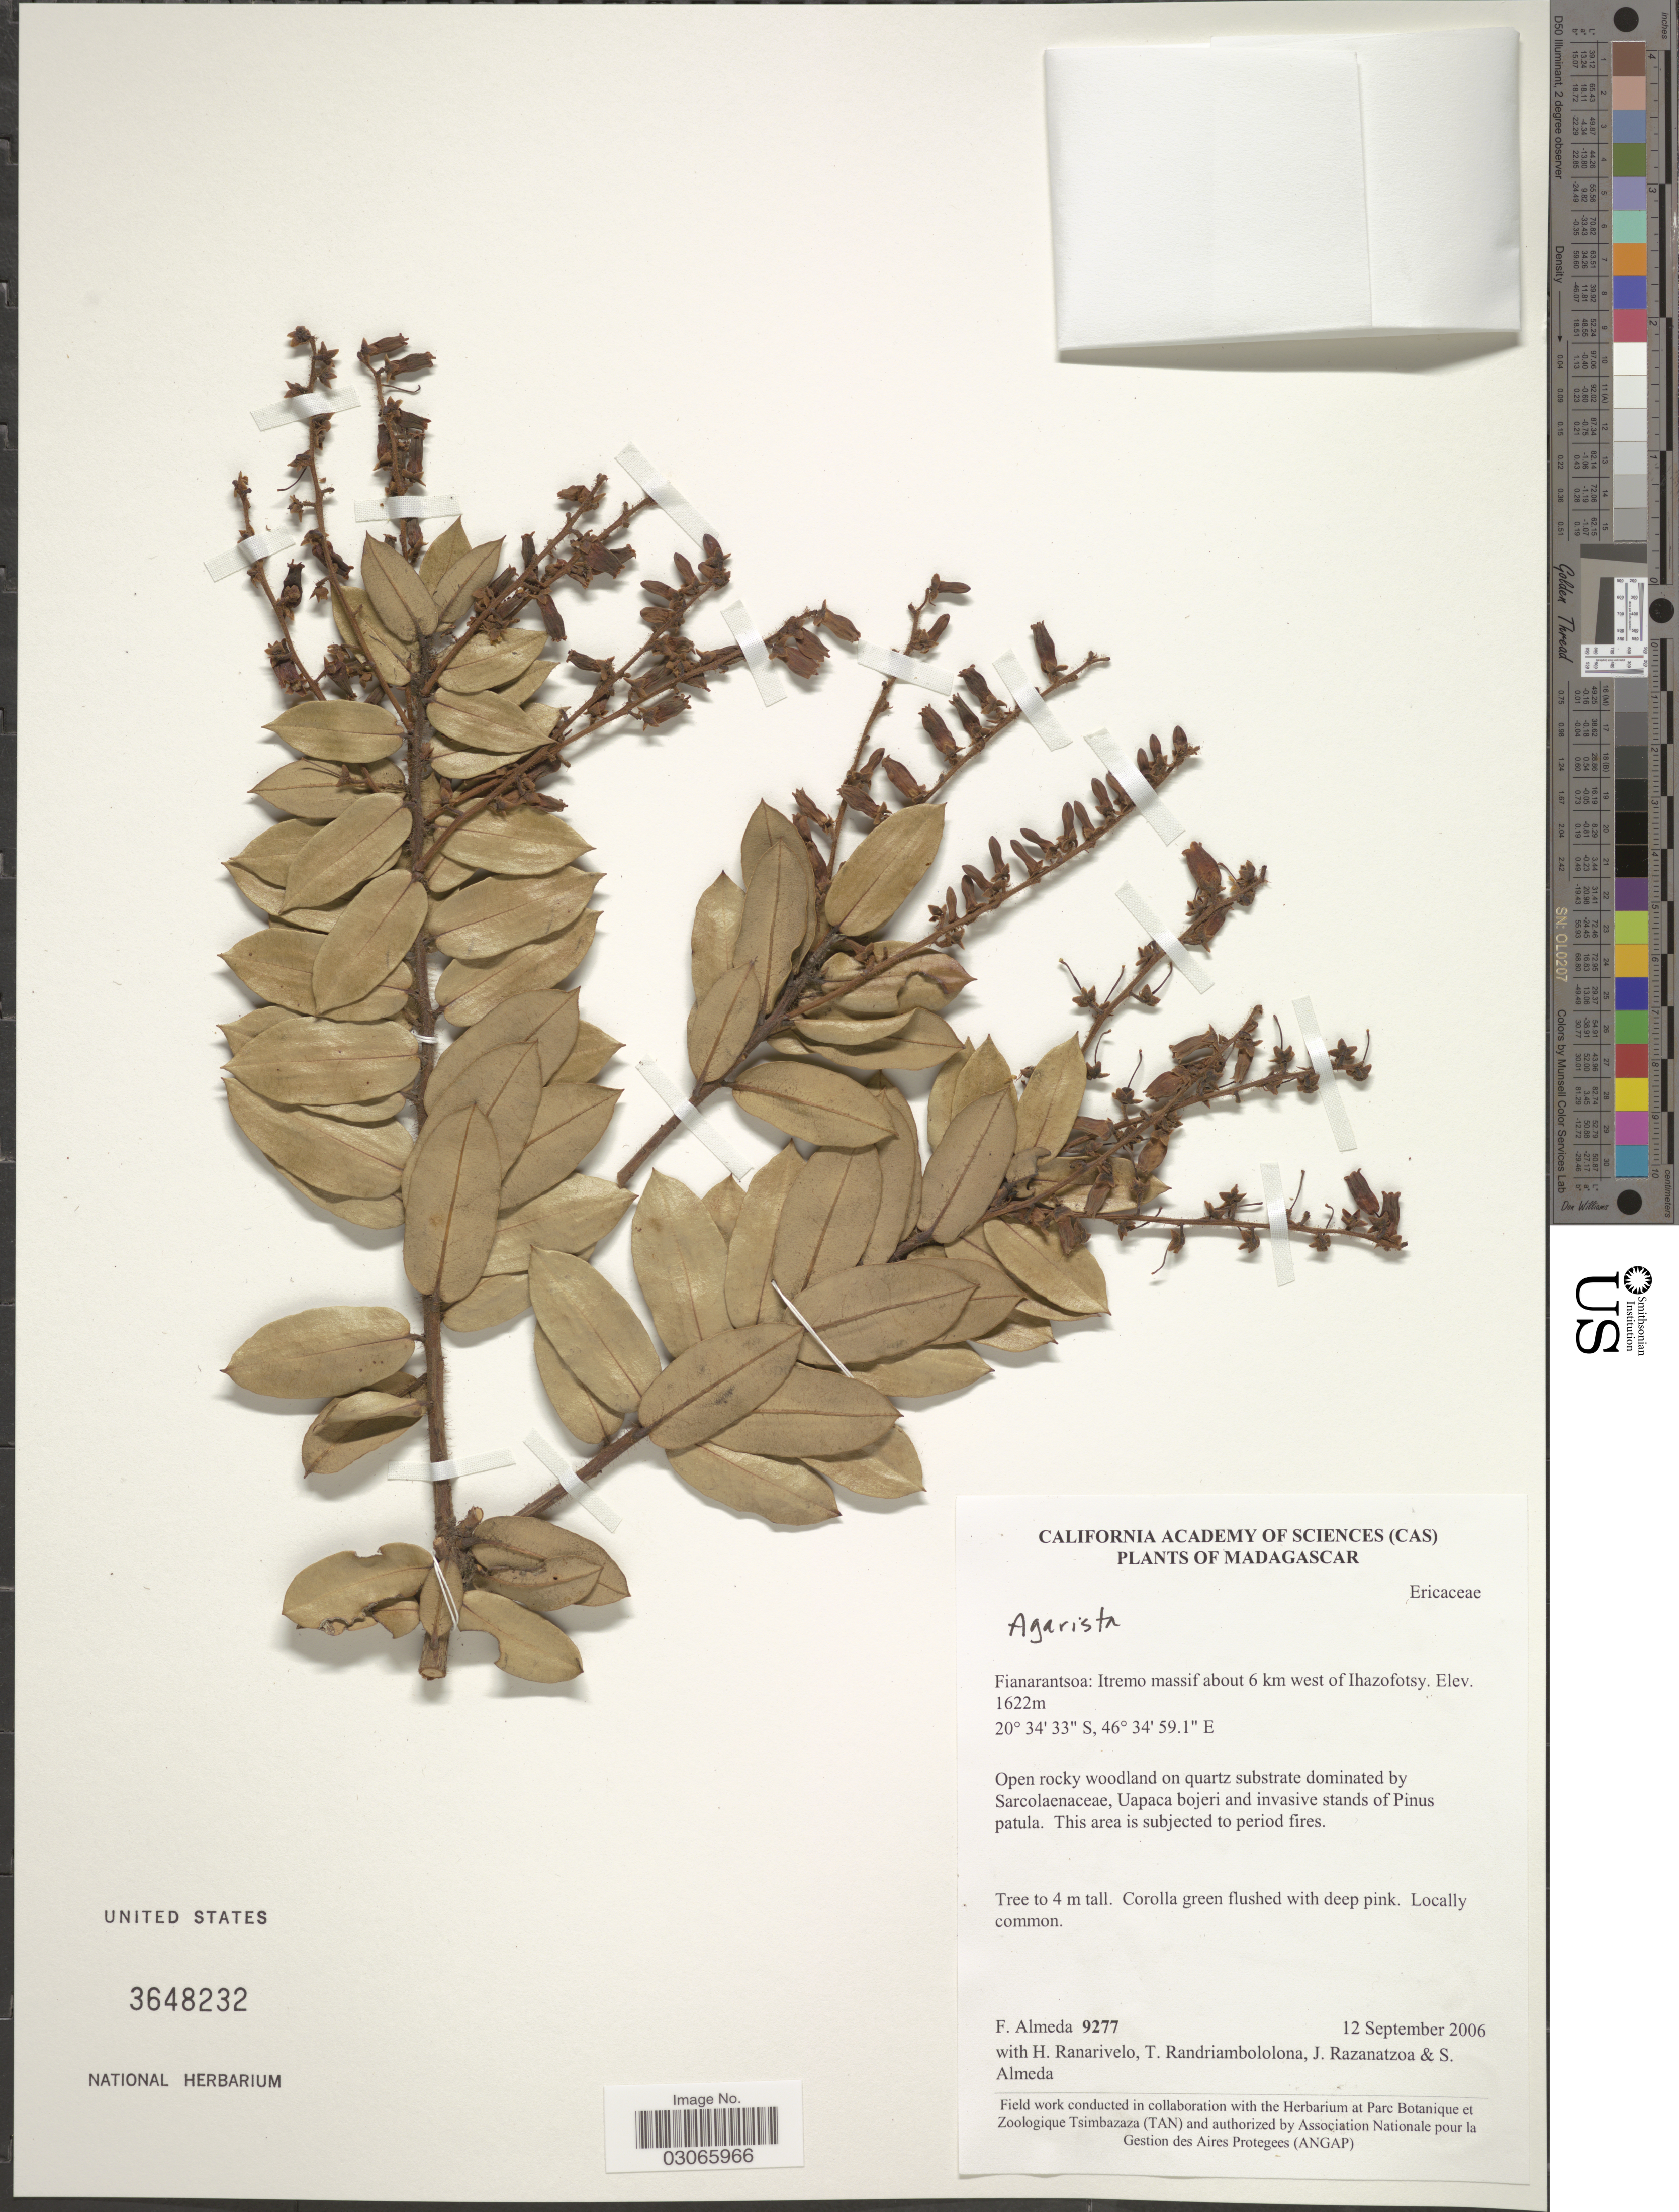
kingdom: Plantae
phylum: Tracheophyta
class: Magnoliopsida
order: Ericales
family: Ericaceae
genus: Agarista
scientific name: Agarista sp.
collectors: F. Almeda, H. Ranarivelo, T. Randriambololona, J. Razanatzoa & S. Almeda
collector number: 9277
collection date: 2006-09-12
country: Madagascar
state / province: Amoron'i Mania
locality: Itremo massif about 6 km west of Ihazofotsy.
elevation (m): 1622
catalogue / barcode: US 3648232